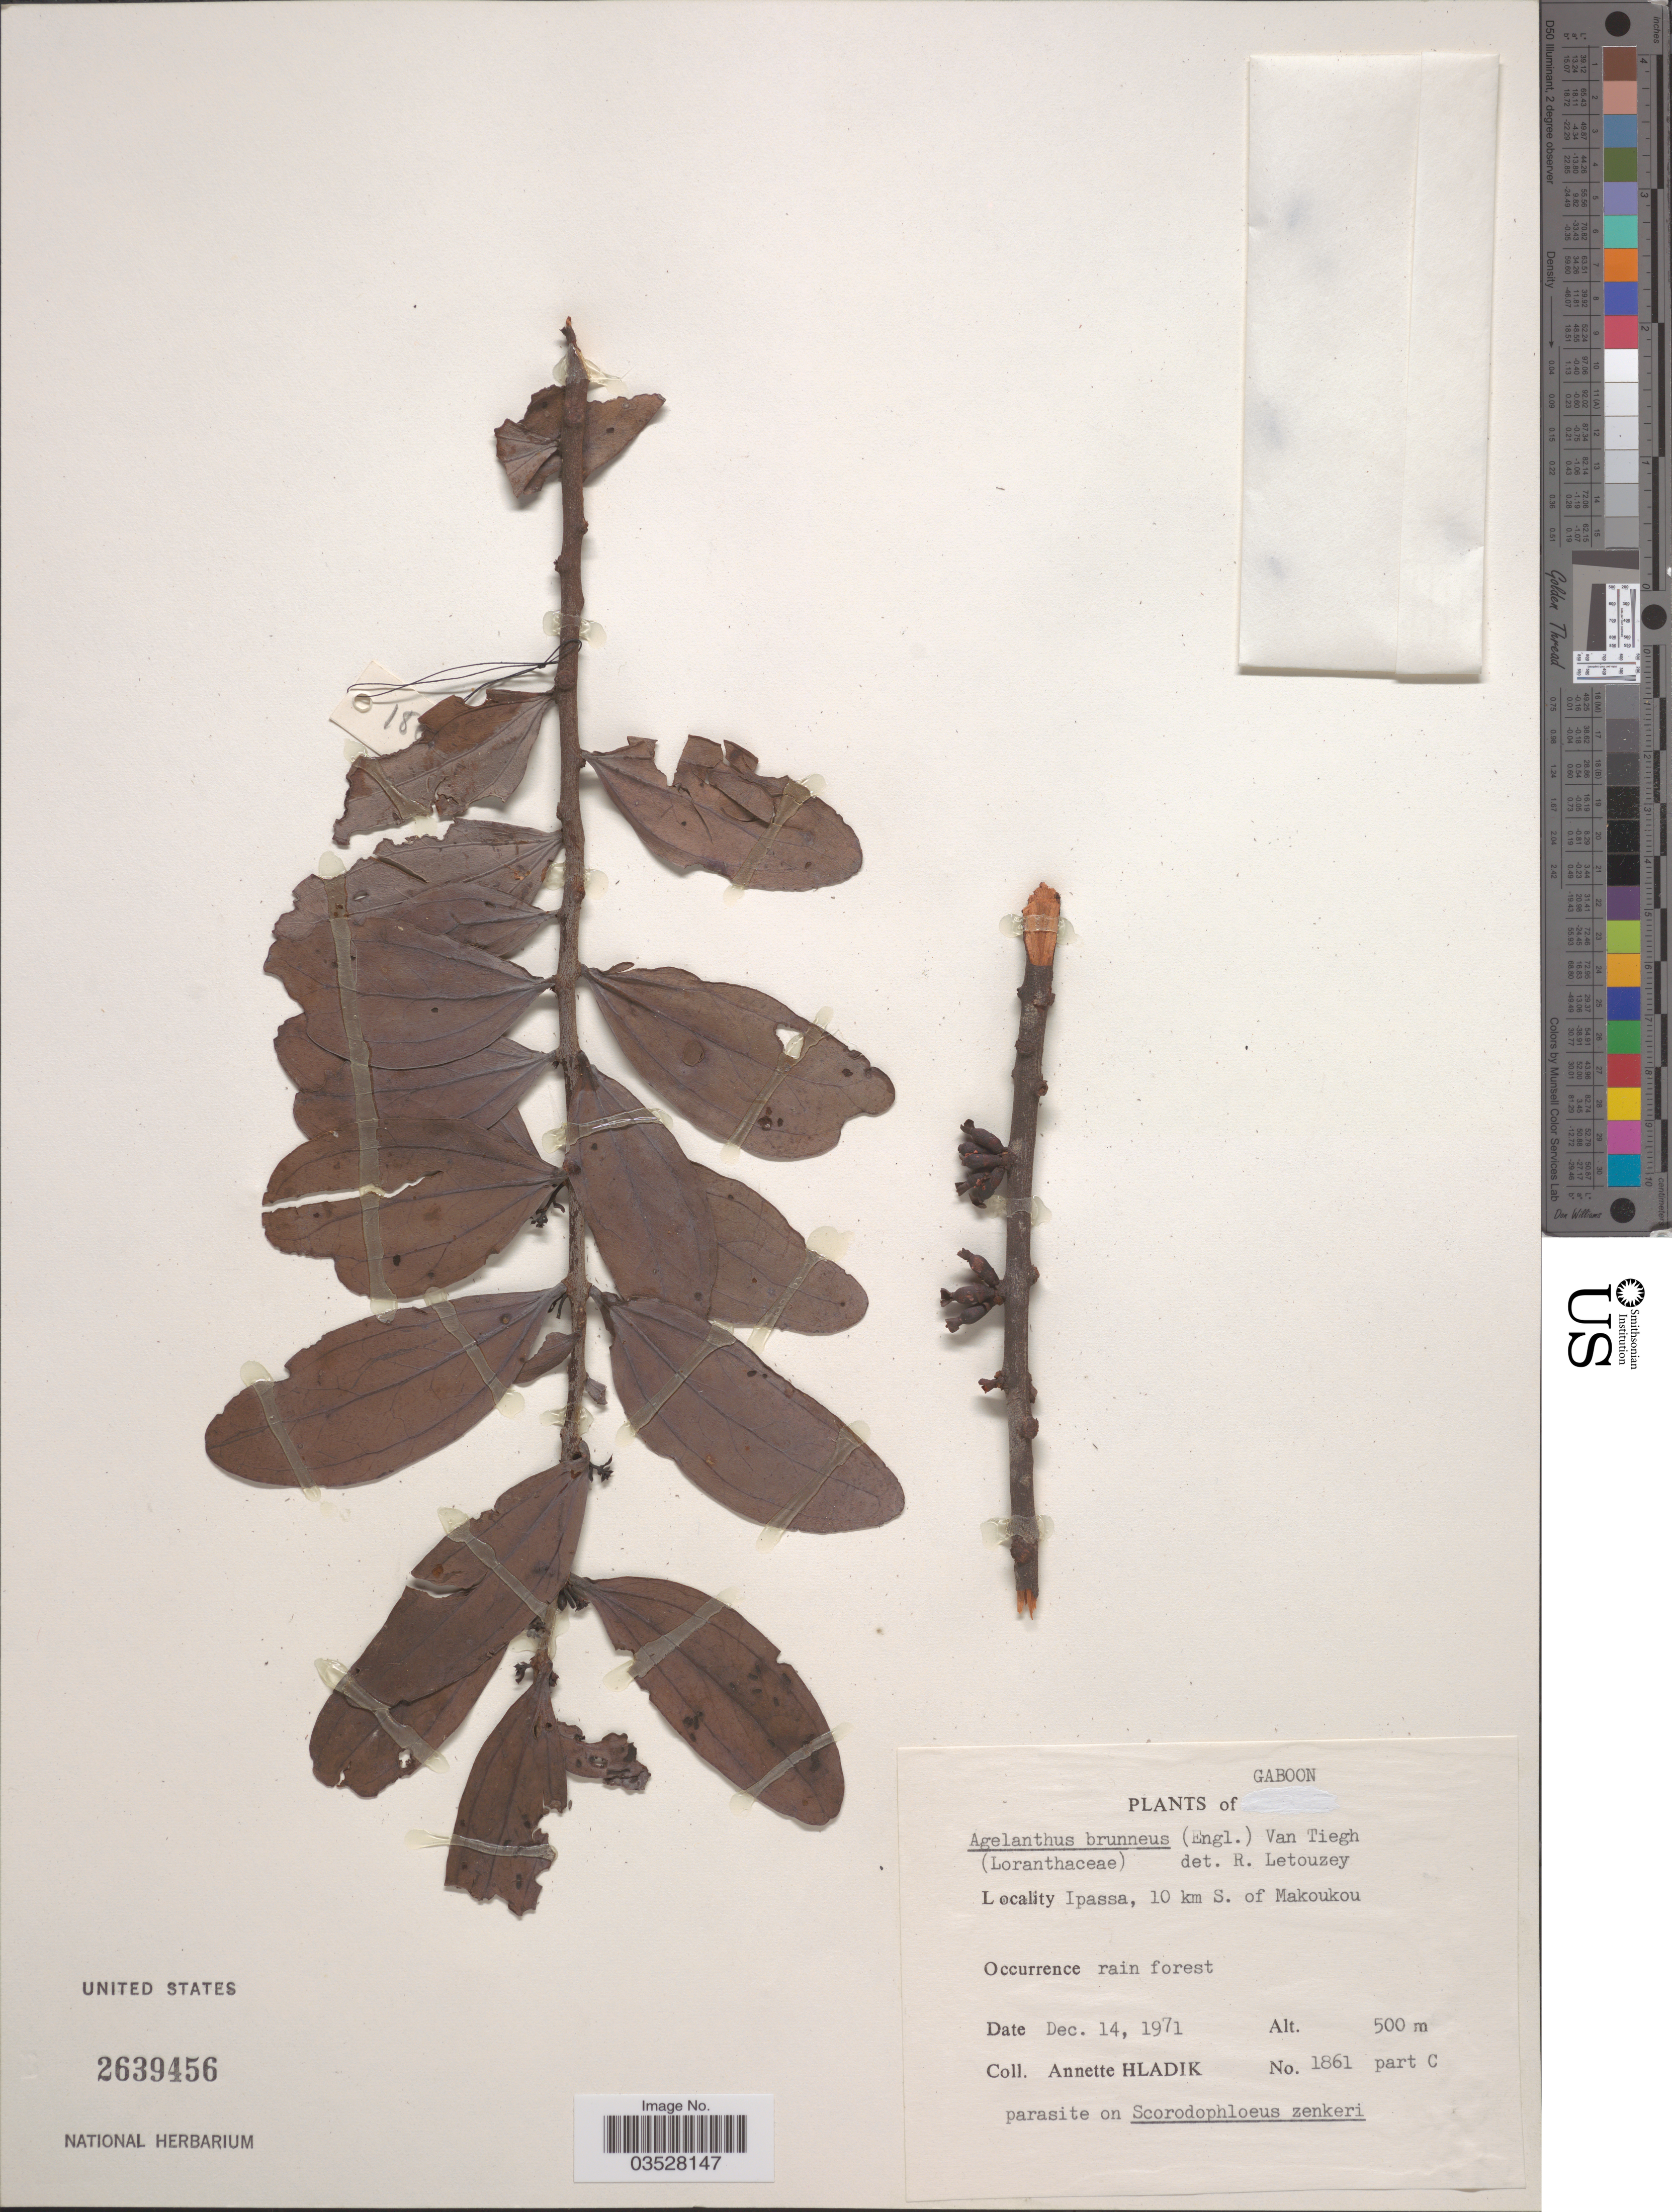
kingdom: Plantae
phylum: Tracheophyta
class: Magnoliopsida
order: Santalales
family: Loranthaceae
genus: Agelanthus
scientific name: Agelanthus brunneus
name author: (Engl.) Tiegh.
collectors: A. Hladik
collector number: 1861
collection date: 1971-12-14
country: Gabon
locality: Gaboon. Ipassa, 10 km S. of Makoukou.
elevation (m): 500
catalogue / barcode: US 2639456